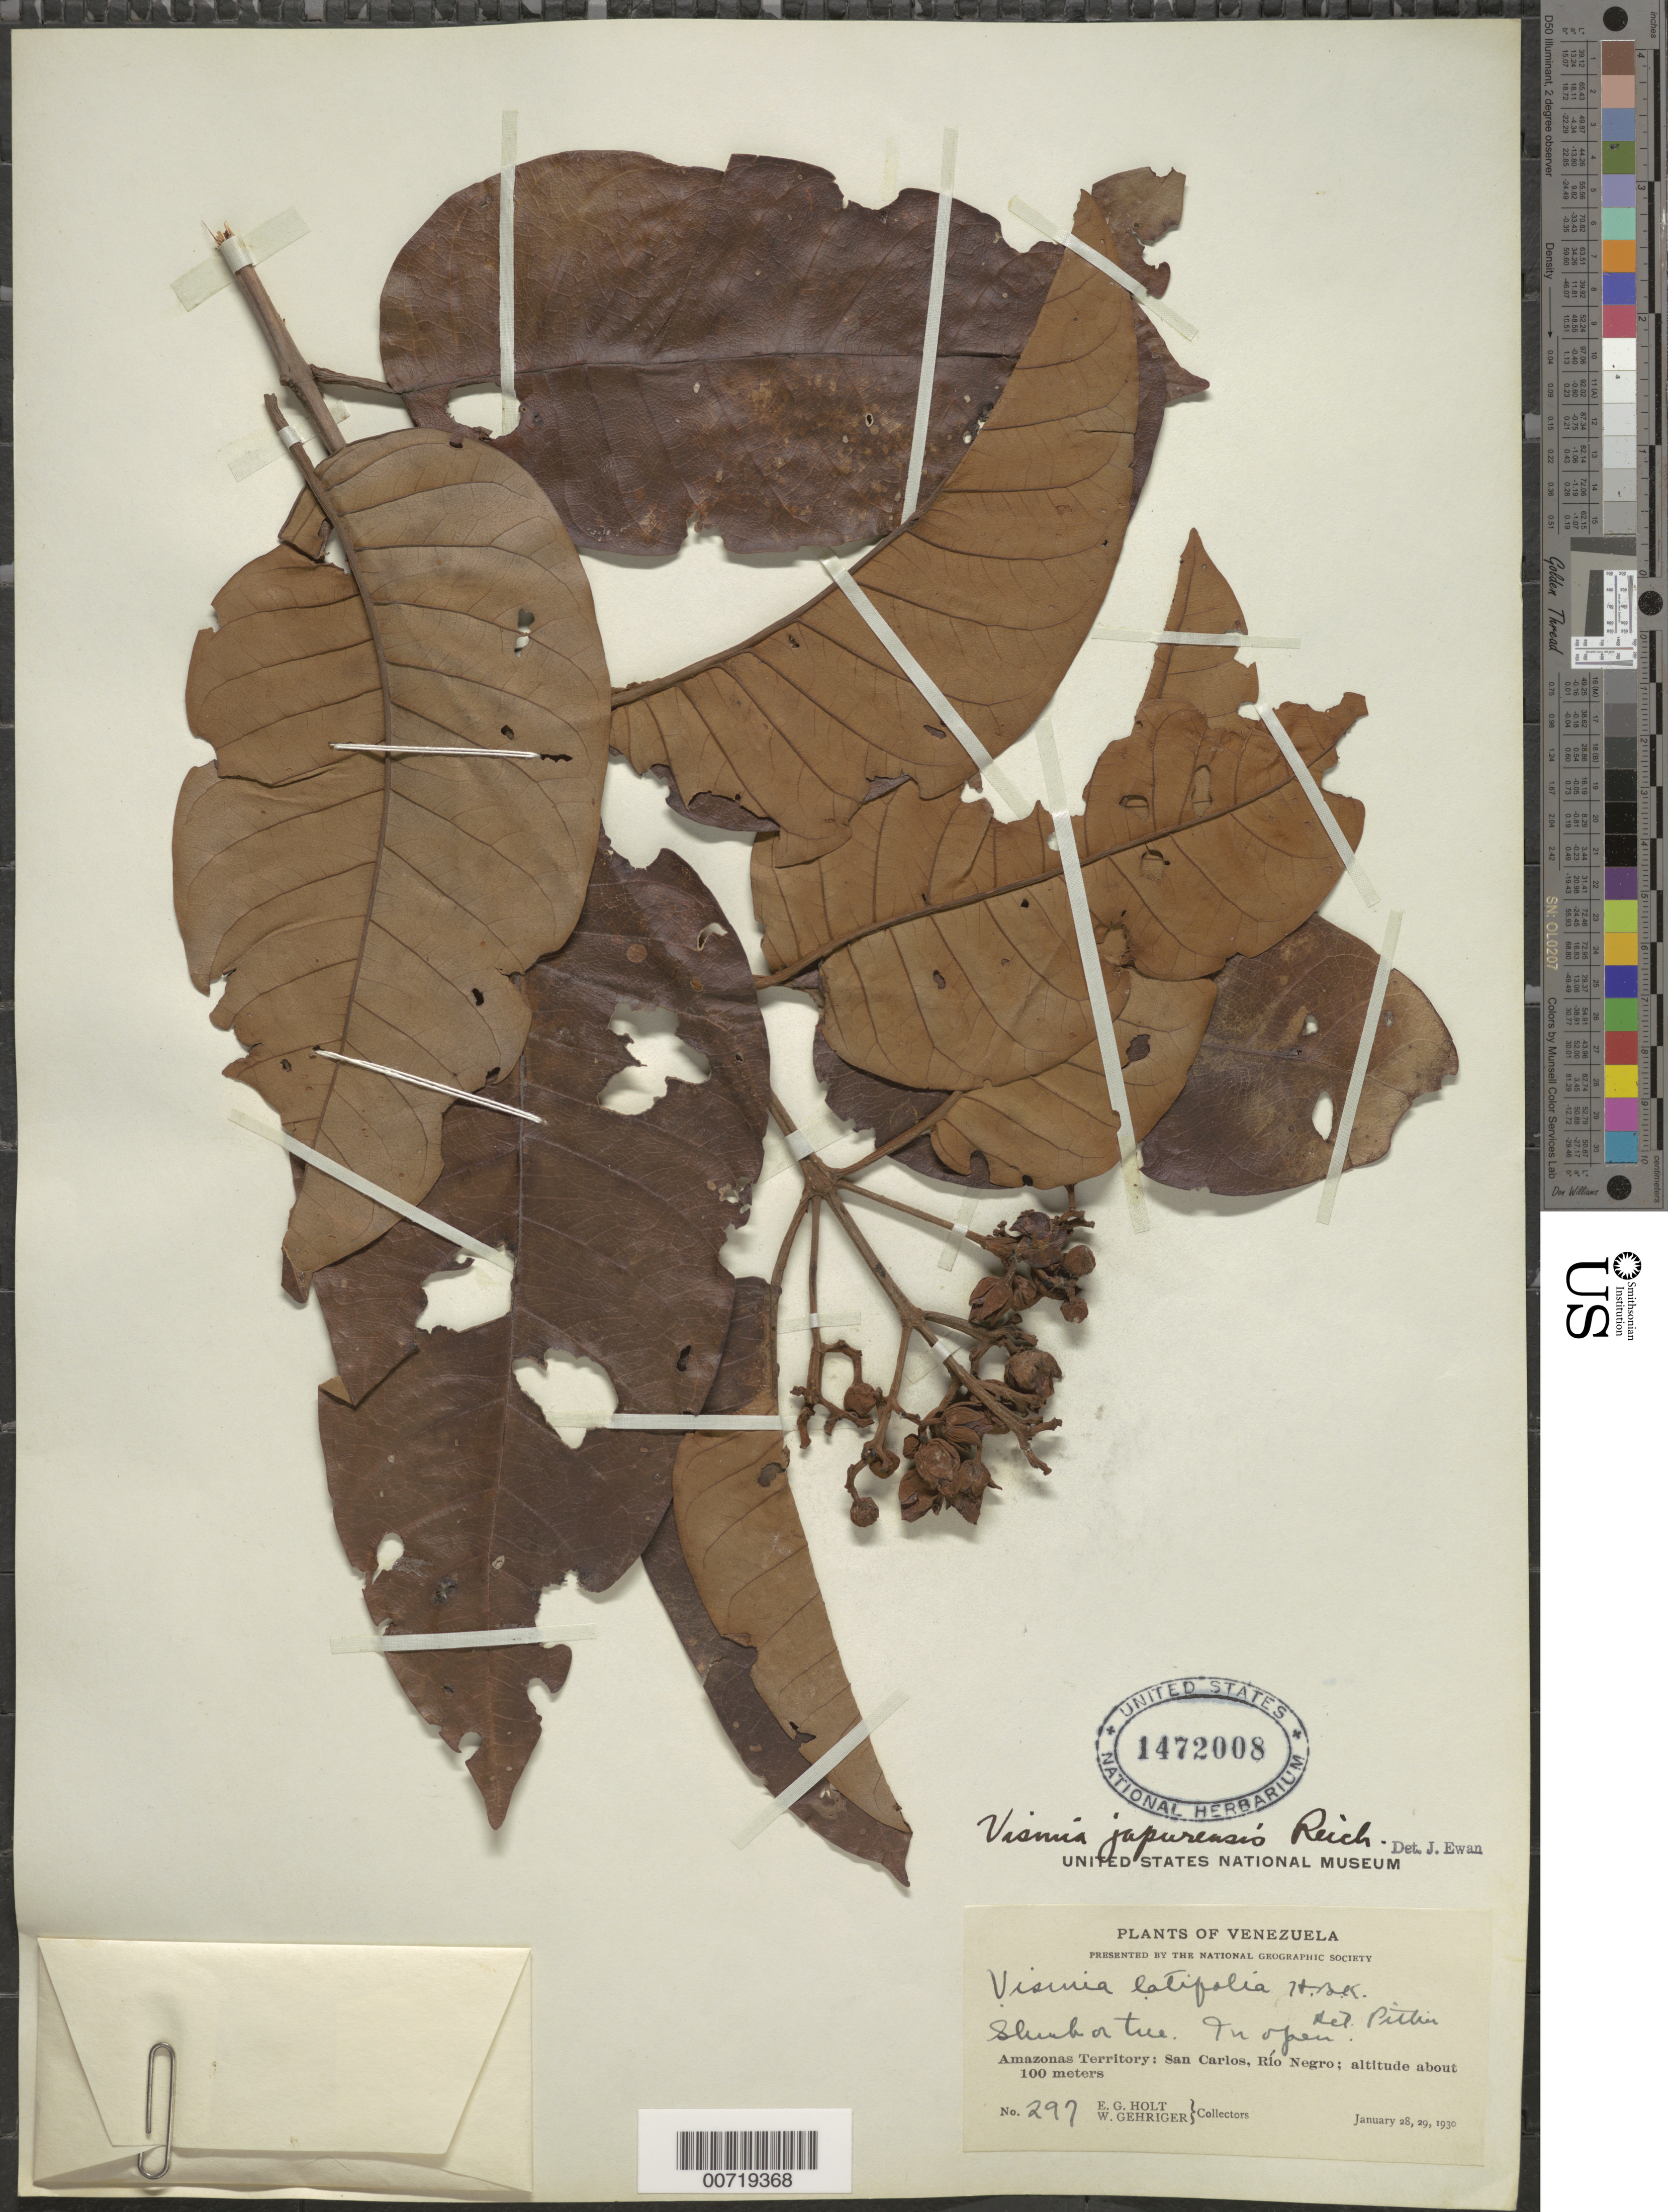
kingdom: Plantae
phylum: Tracheophyta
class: Magnoliopsida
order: Malpighiales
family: Hypericaceae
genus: Vismia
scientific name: Vismia japurensis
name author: Reichardt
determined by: Ewan, J. A.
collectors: E. Holt & W. Gehriger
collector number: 297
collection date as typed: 28-Jan-30 to 29-Jan-30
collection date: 1930-01-28/1930-01-29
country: Venezuela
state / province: Amazonas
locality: San Carlos de Río Negro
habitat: In open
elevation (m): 100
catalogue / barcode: US 1472008